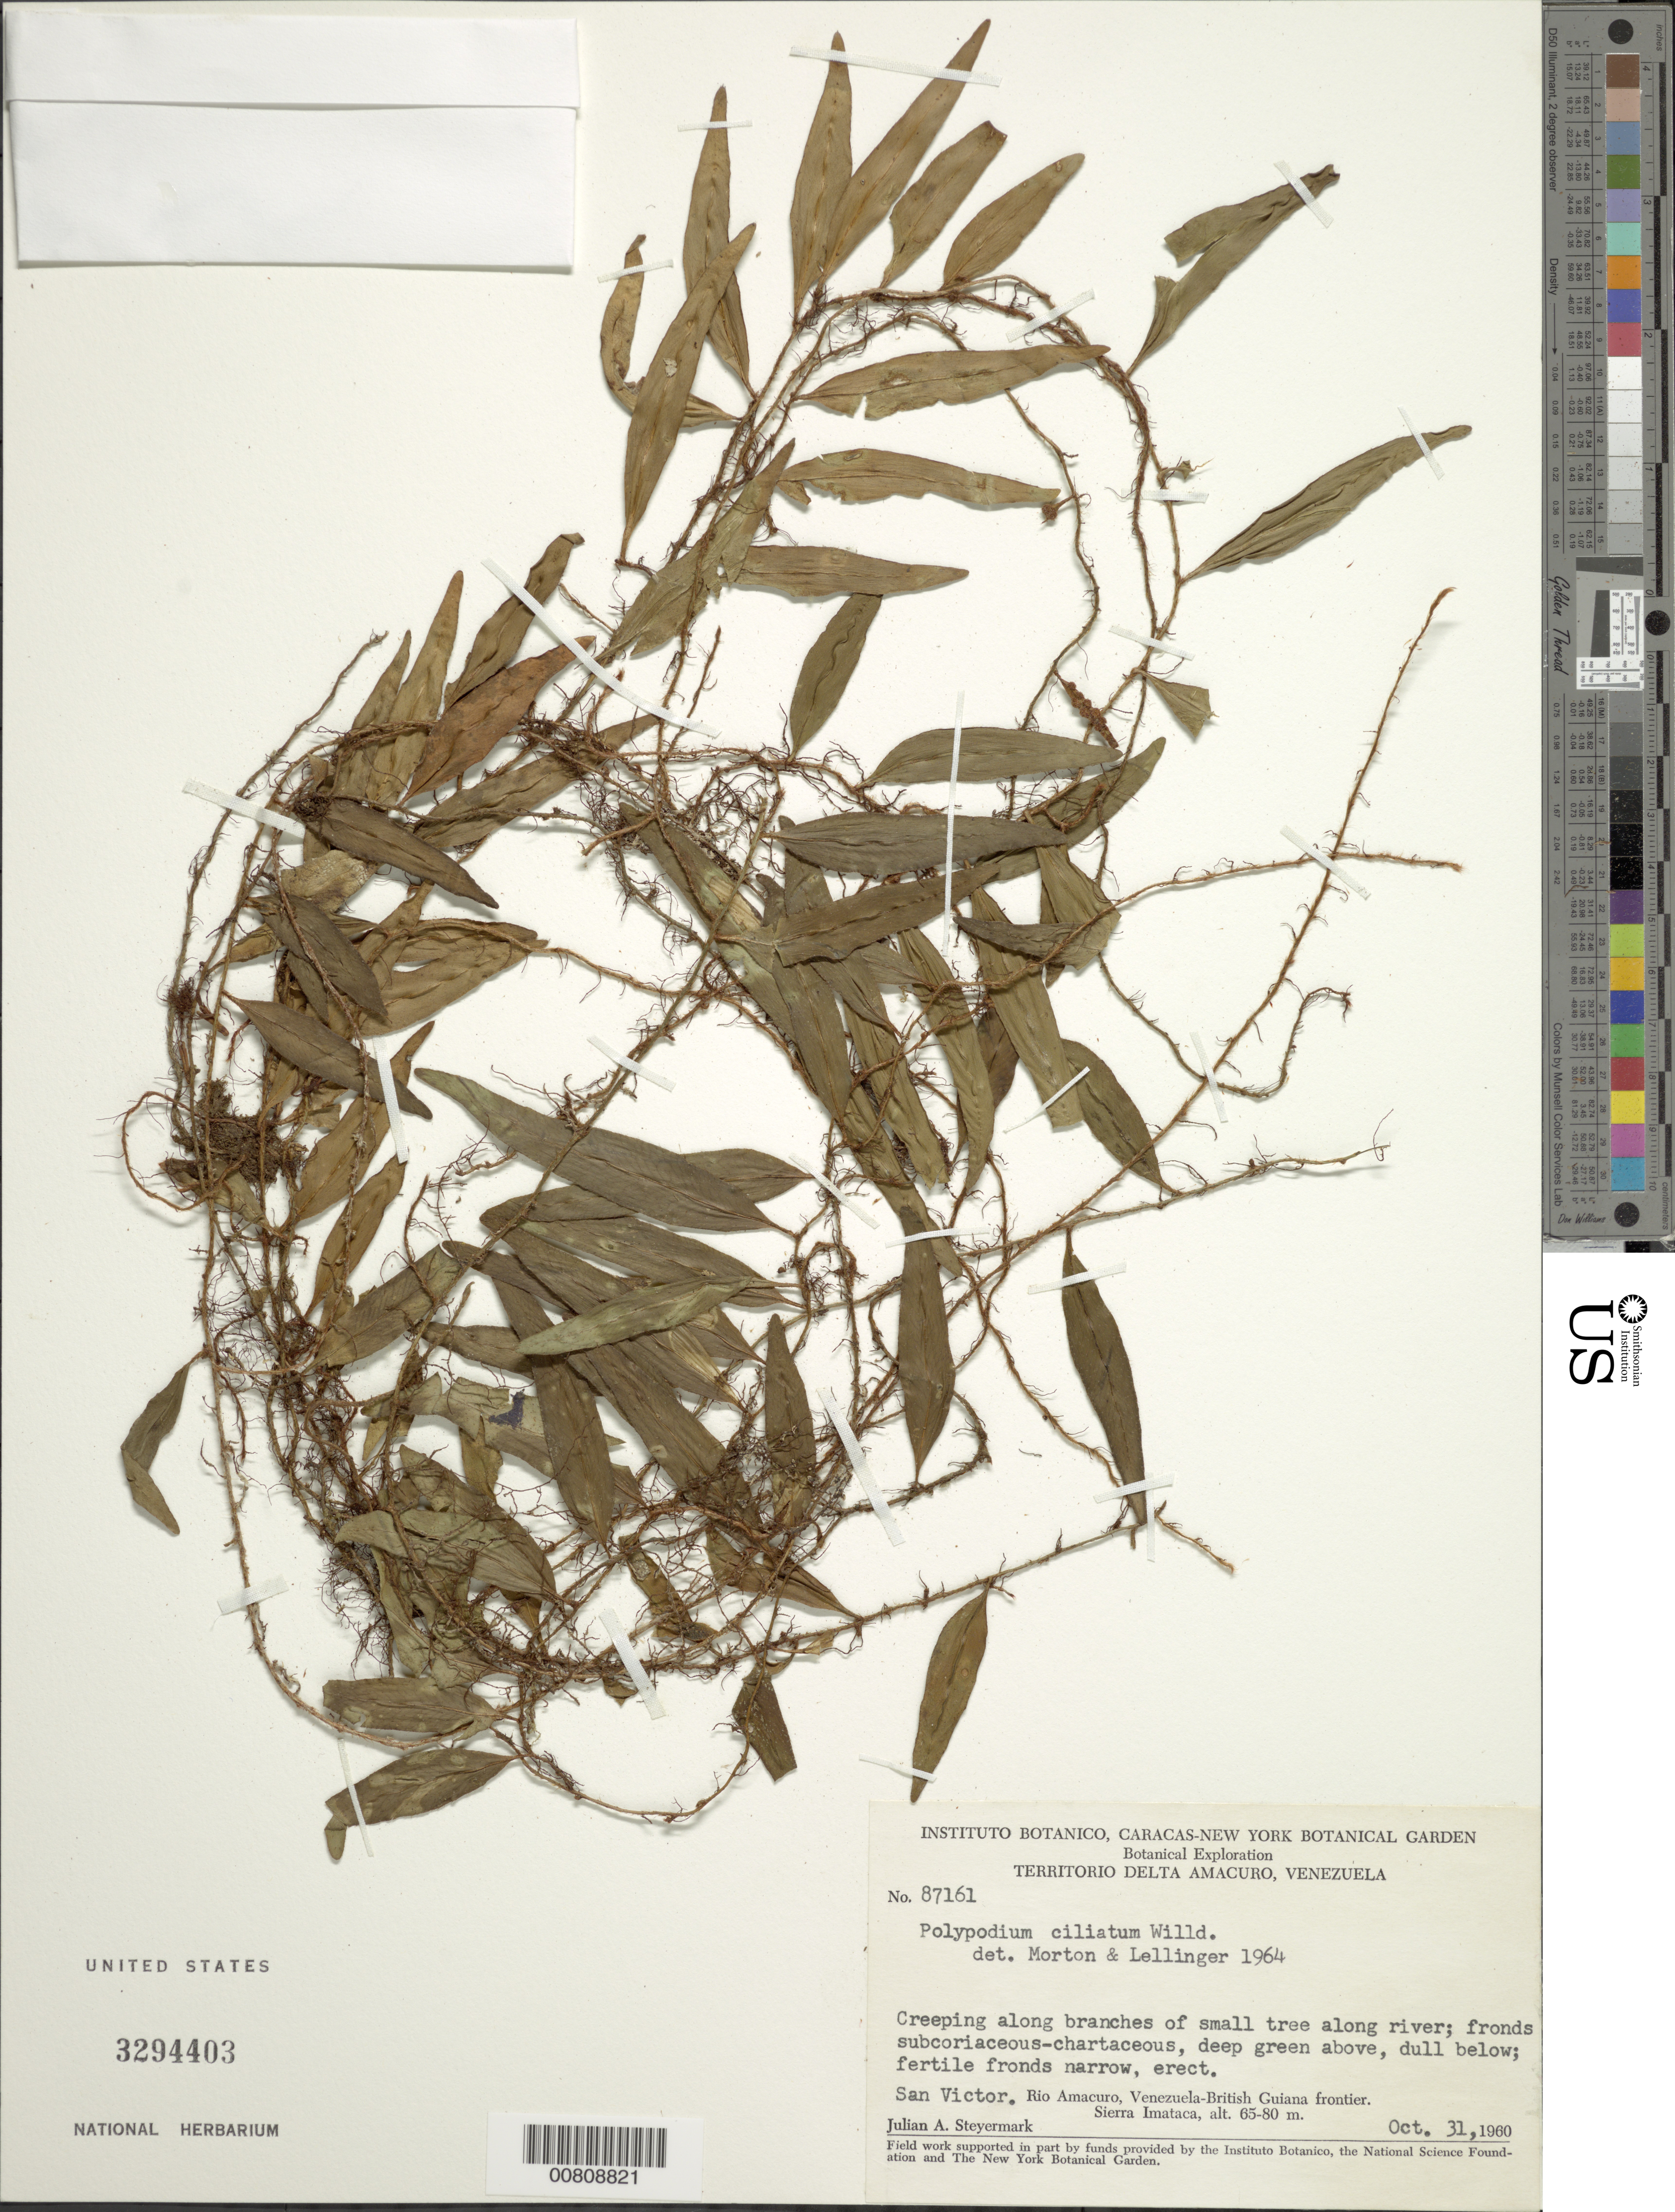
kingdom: Plantae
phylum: Tracheophyta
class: Polypodiopsida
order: Polypodiales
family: Polypodiaceae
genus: Microgramma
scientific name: Microgramma reptans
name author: (Cav.) A.R. Sm.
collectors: J. Steyermark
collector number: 87161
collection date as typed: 31-Oct-60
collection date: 1960-10-31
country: Venezuela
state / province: Delta Amacuro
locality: San Victor, Río Amacuro, Venezuela-British Guiana frontier, Sierra Imataca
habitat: On branches of small tree along river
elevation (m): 65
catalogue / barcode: US 3294403